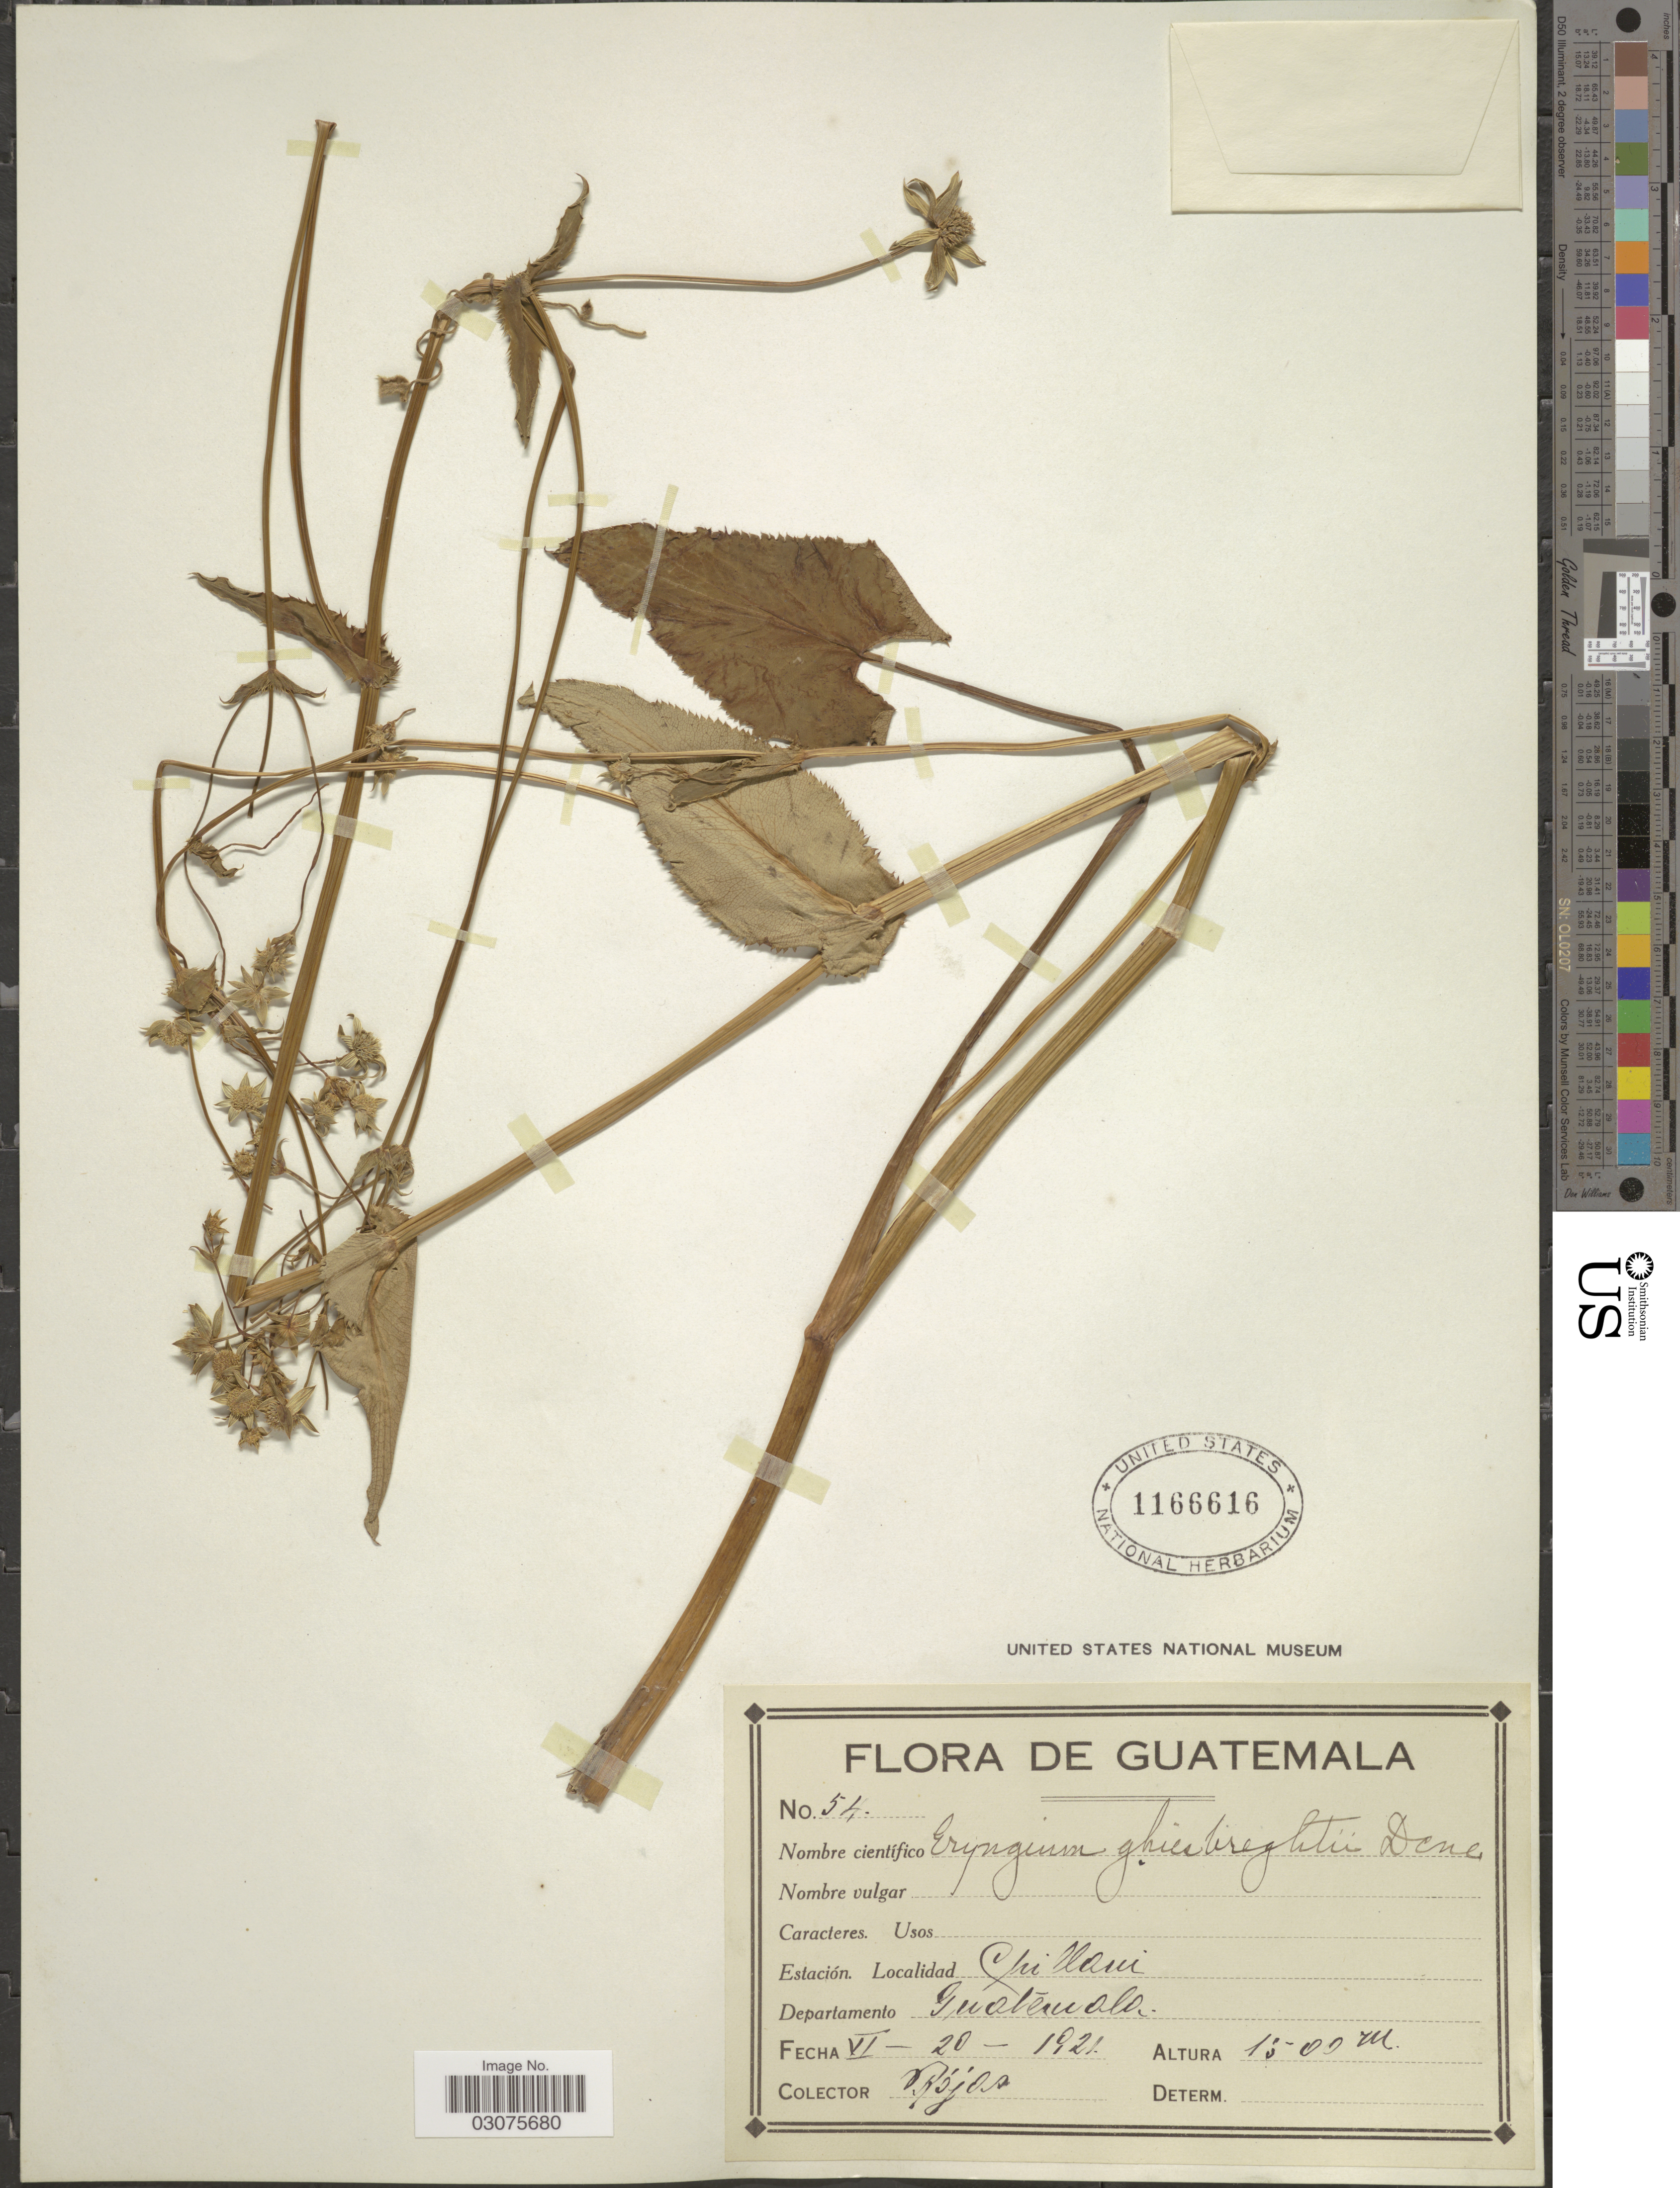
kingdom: Plantae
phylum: Tracheophyta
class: Magnoliopsida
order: Apiales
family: Apiaceae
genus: Eryngium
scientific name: Eryngium ghiesbreghtii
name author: Decne.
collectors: Rójos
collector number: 54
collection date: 1921-06-20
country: Guatemala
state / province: Guatemala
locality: ChiIlani. Departamento Guatemala.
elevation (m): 1500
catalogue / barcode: US 11666616